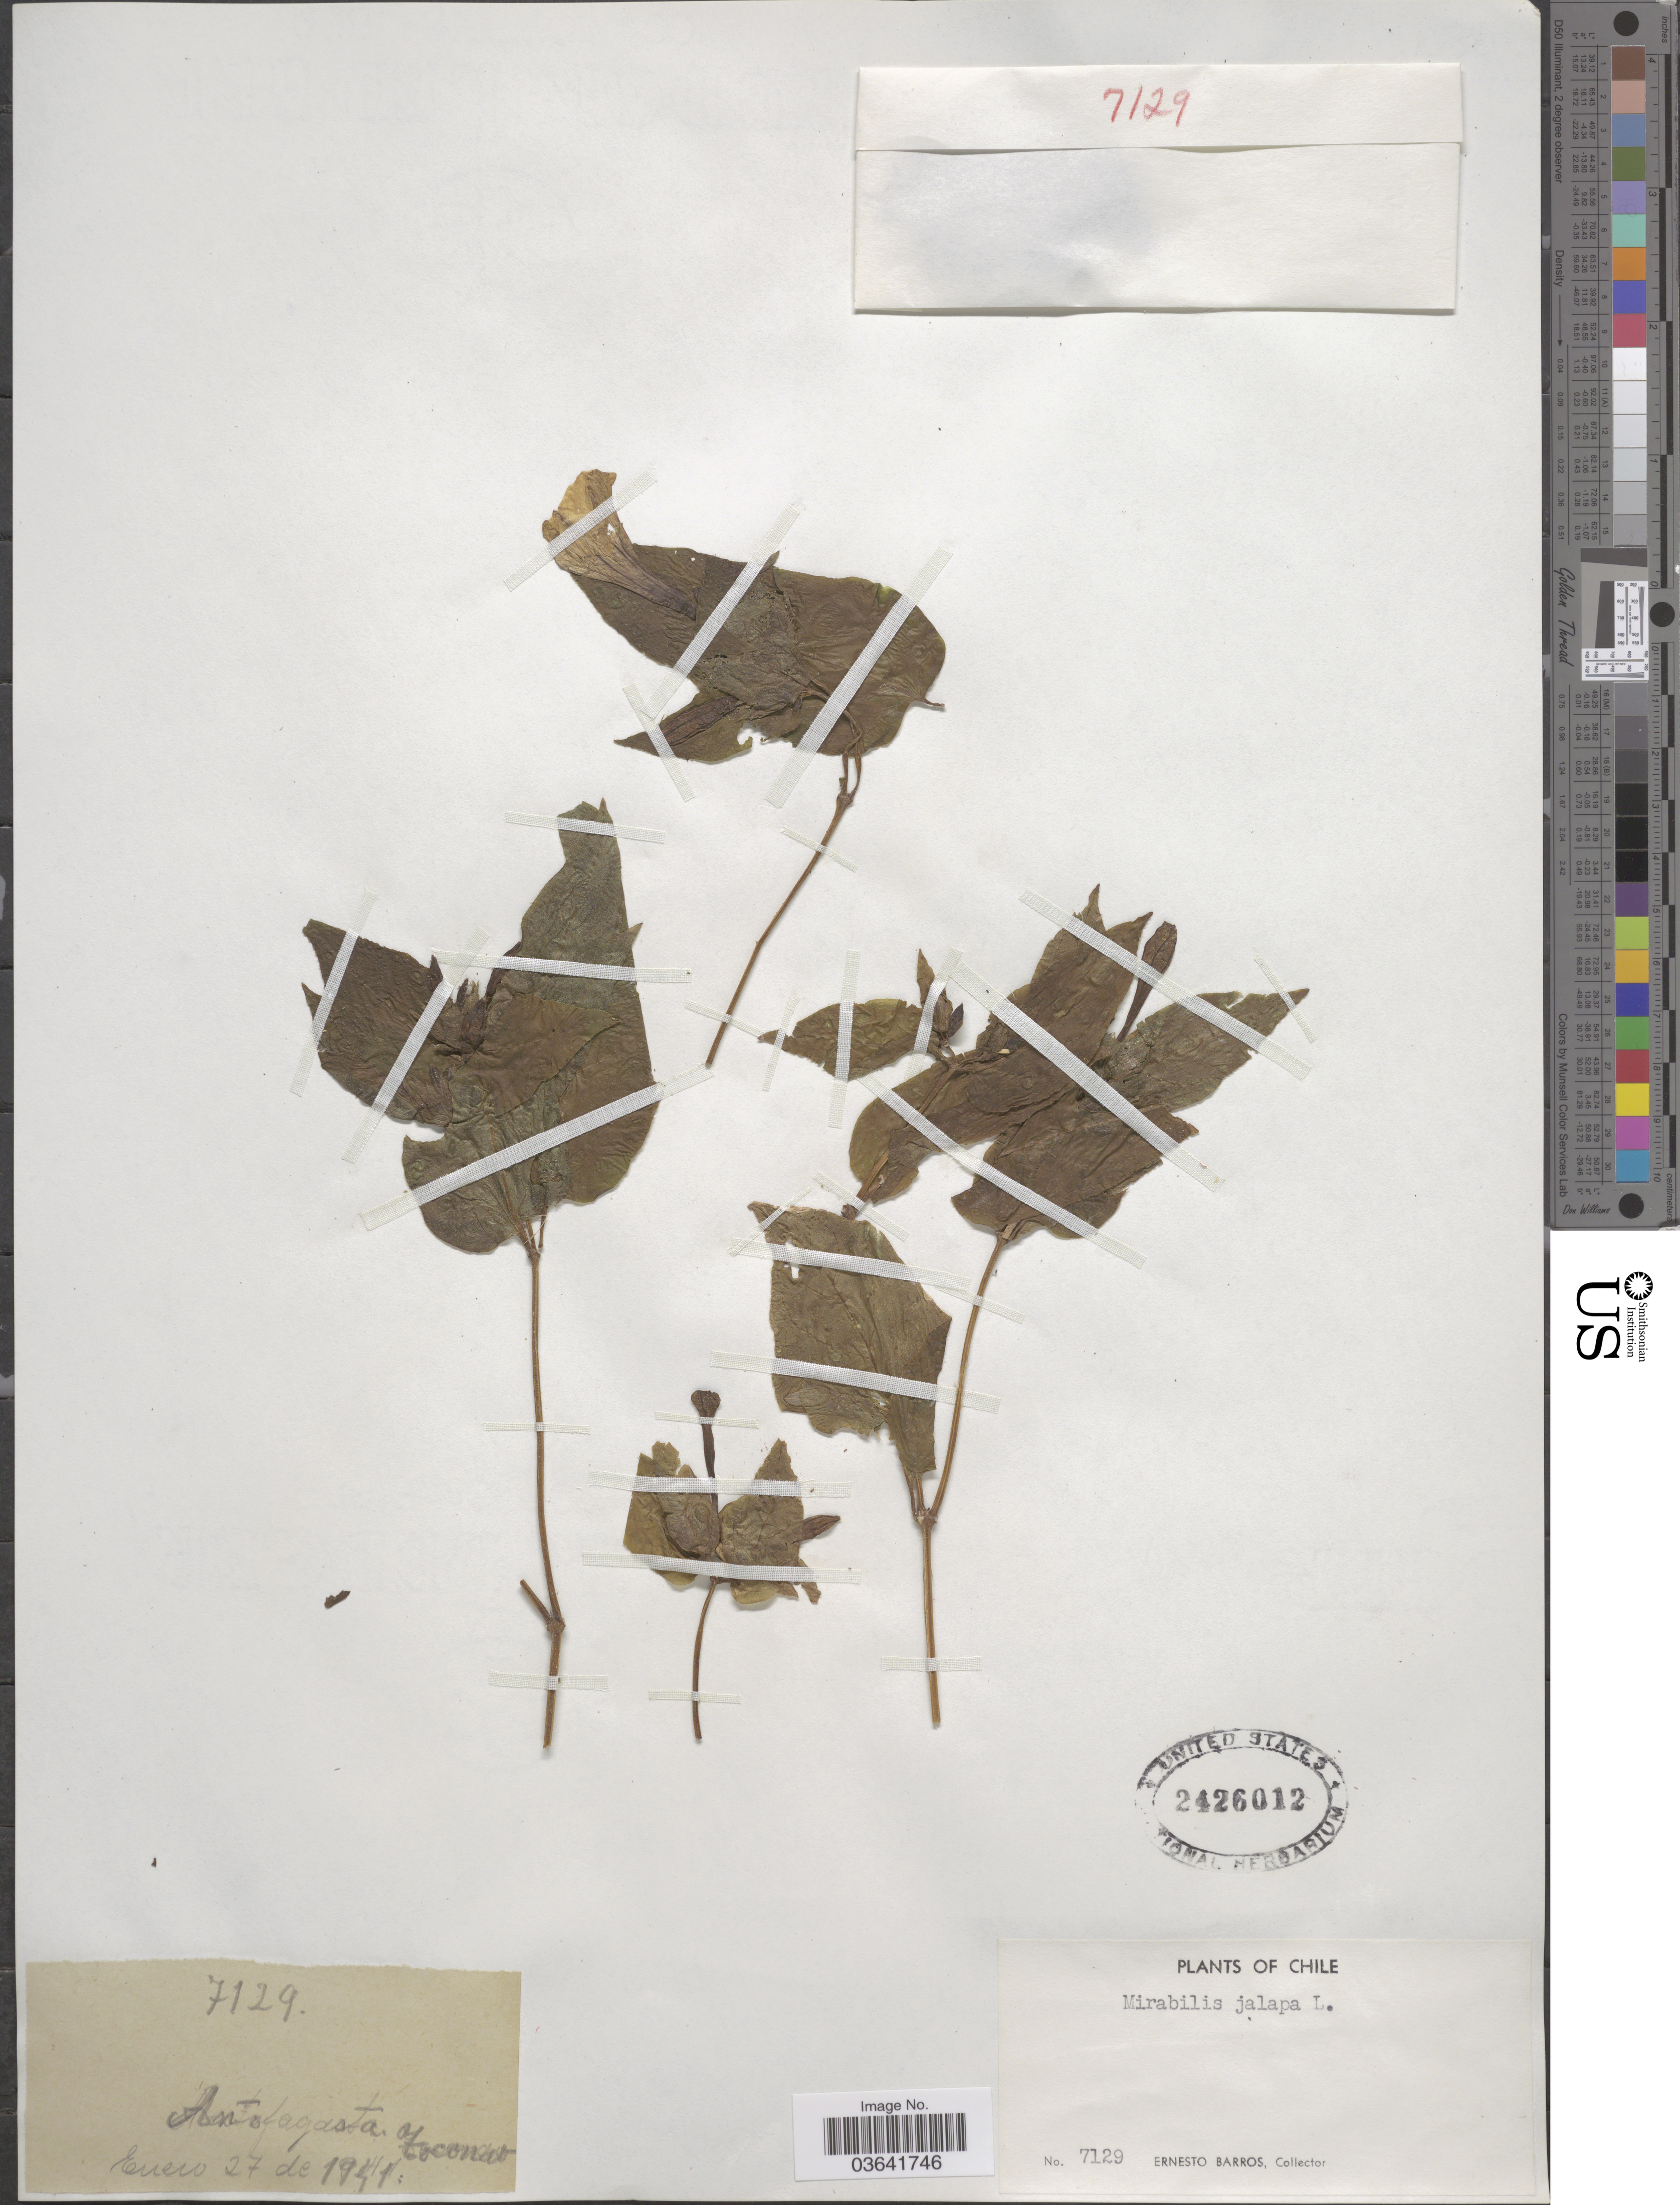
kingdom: Plantae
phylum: Tracheophyta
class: Magnoliopsida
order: Caryophyllales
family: Nyctaginaceae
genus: Mirabilis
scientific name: Mirabilis jalapa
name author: L.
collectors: E. Barros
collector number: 7129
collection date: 1941-01-27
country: Chile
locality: Antofagasta, Toconao.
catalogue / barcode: US 2426012